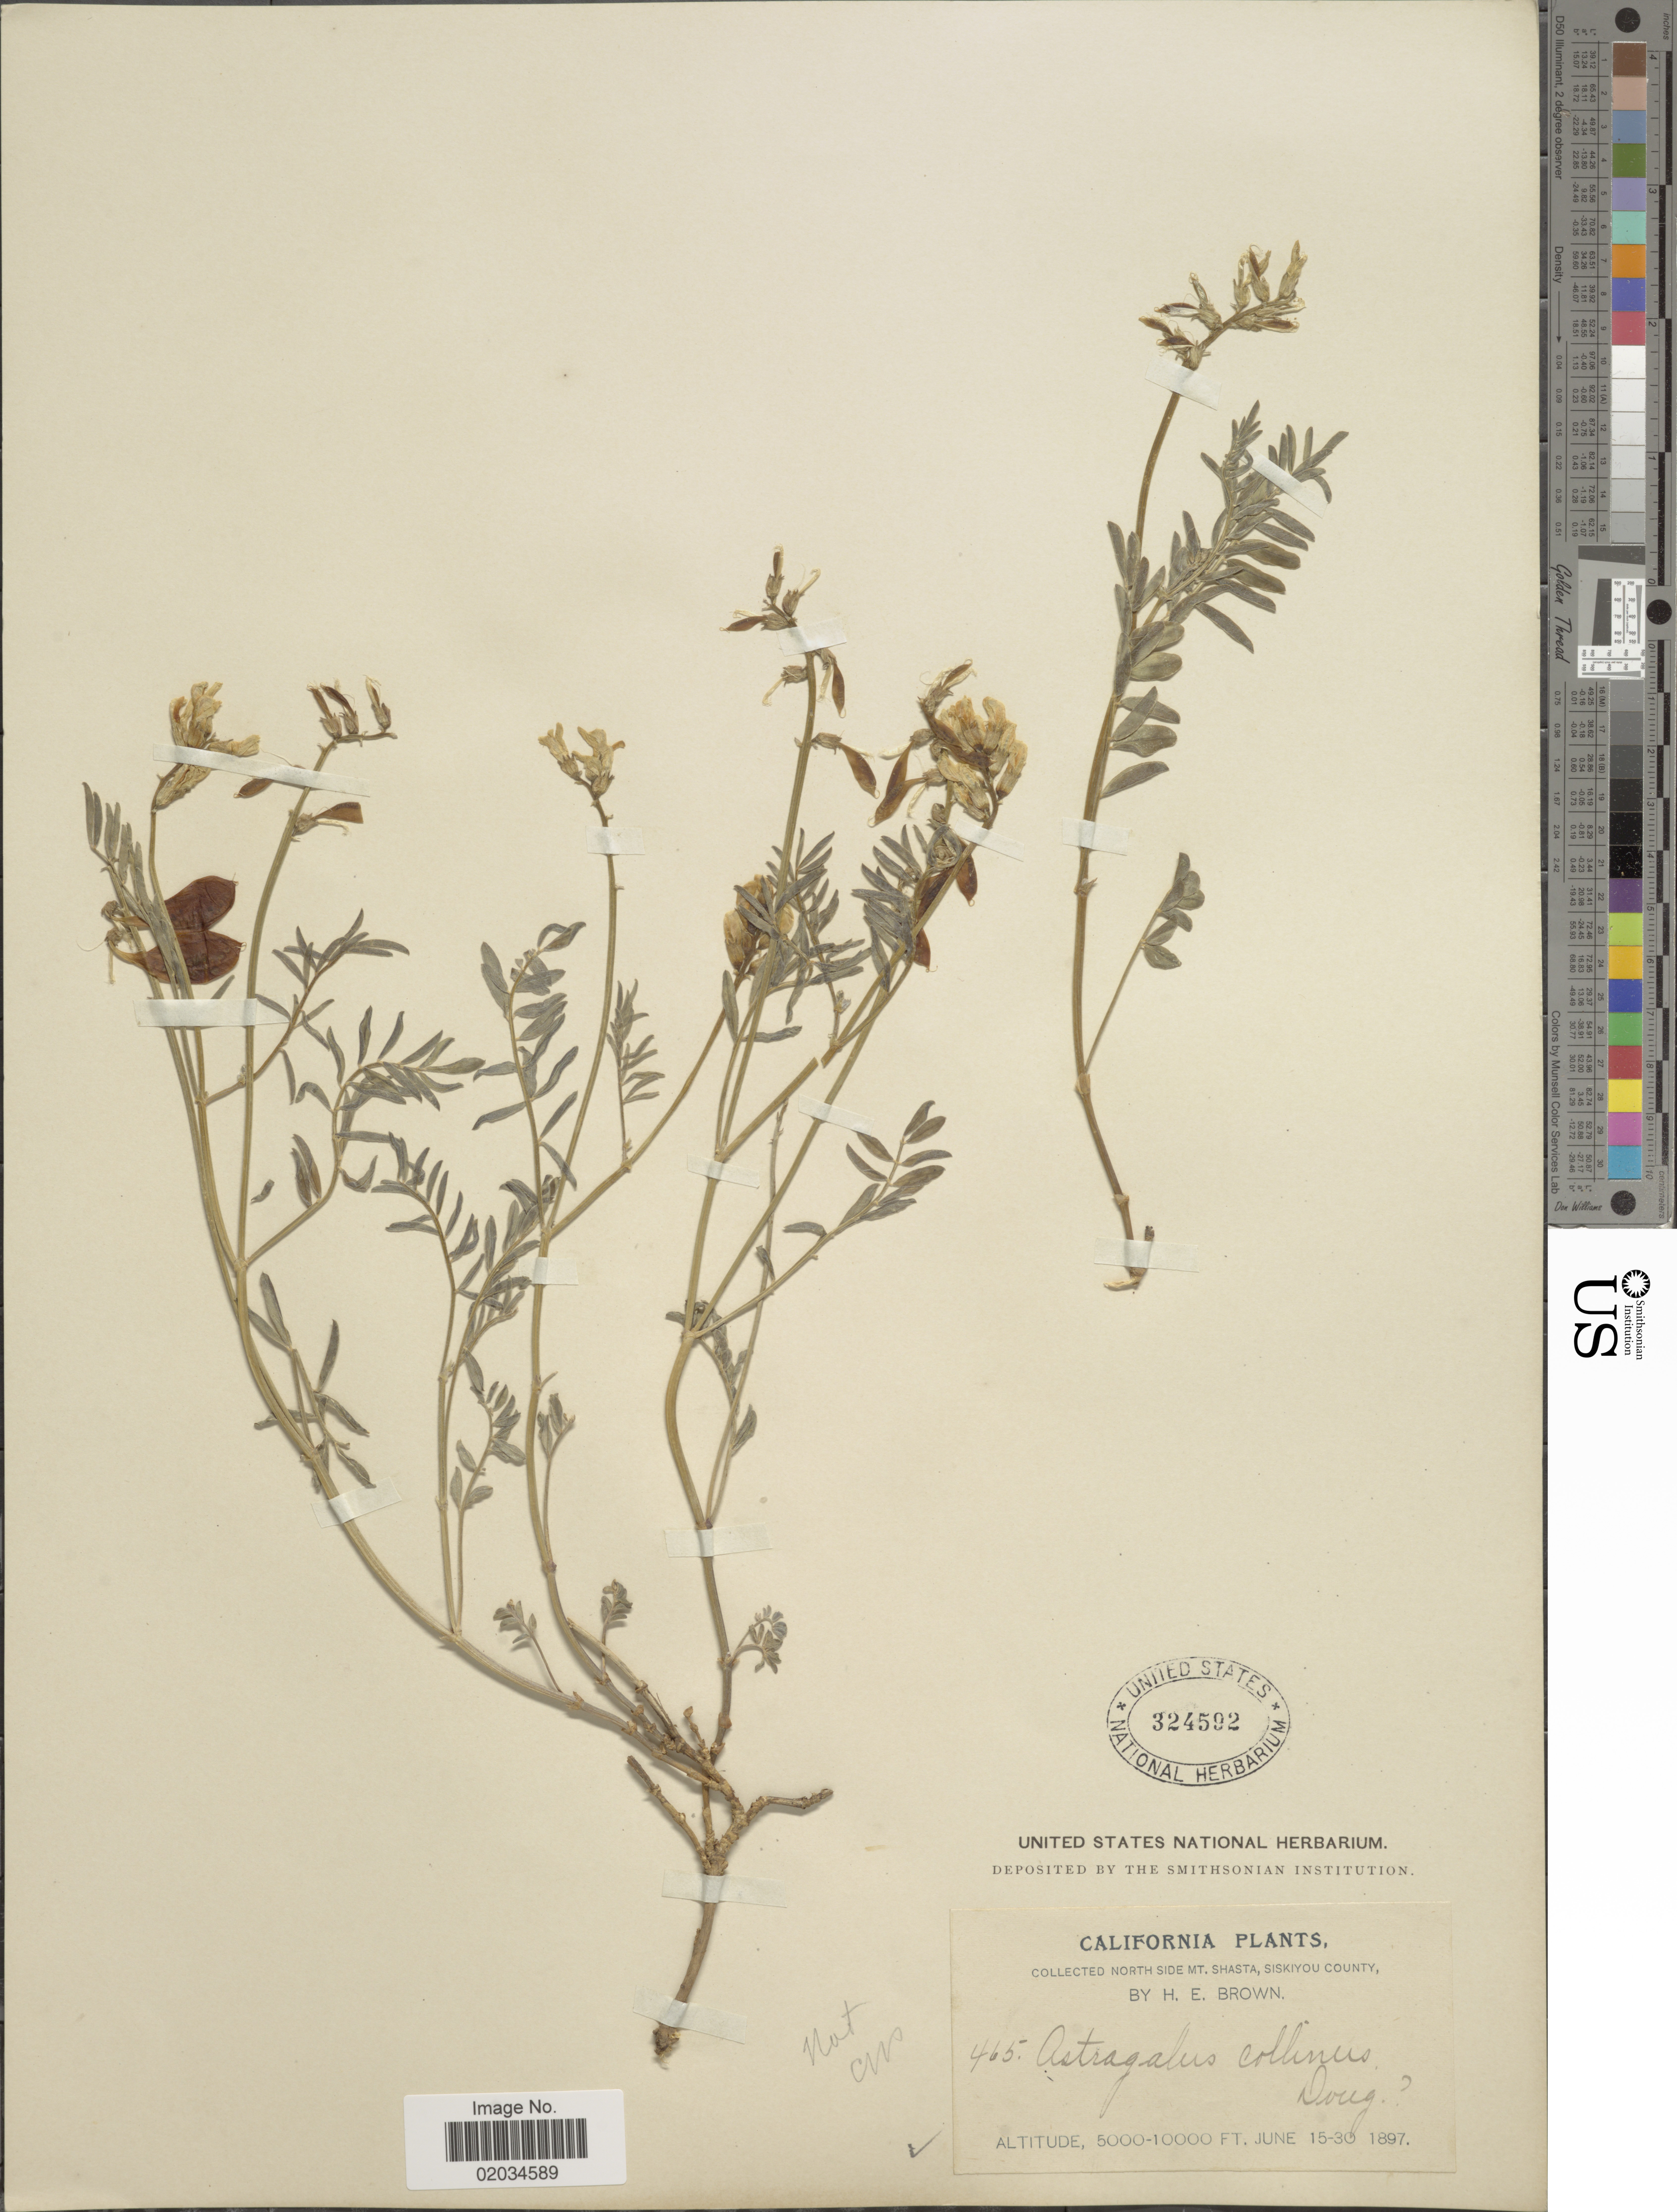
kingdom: Plantae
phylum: Tracheophyta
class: Magnoliopsida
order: Fabales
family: Fabaceae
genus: Astragalus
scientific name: Astragalus siskiyouensis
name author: (Rydb.) J.W. Thomps.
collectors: H. E. Brown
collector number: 465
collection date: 1897-06-15/1897-06-30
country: United States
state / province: California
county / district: Siskiyou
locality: North side Mt. Shasta, Siskiyou County.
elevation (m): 1524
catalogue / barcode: US 324592